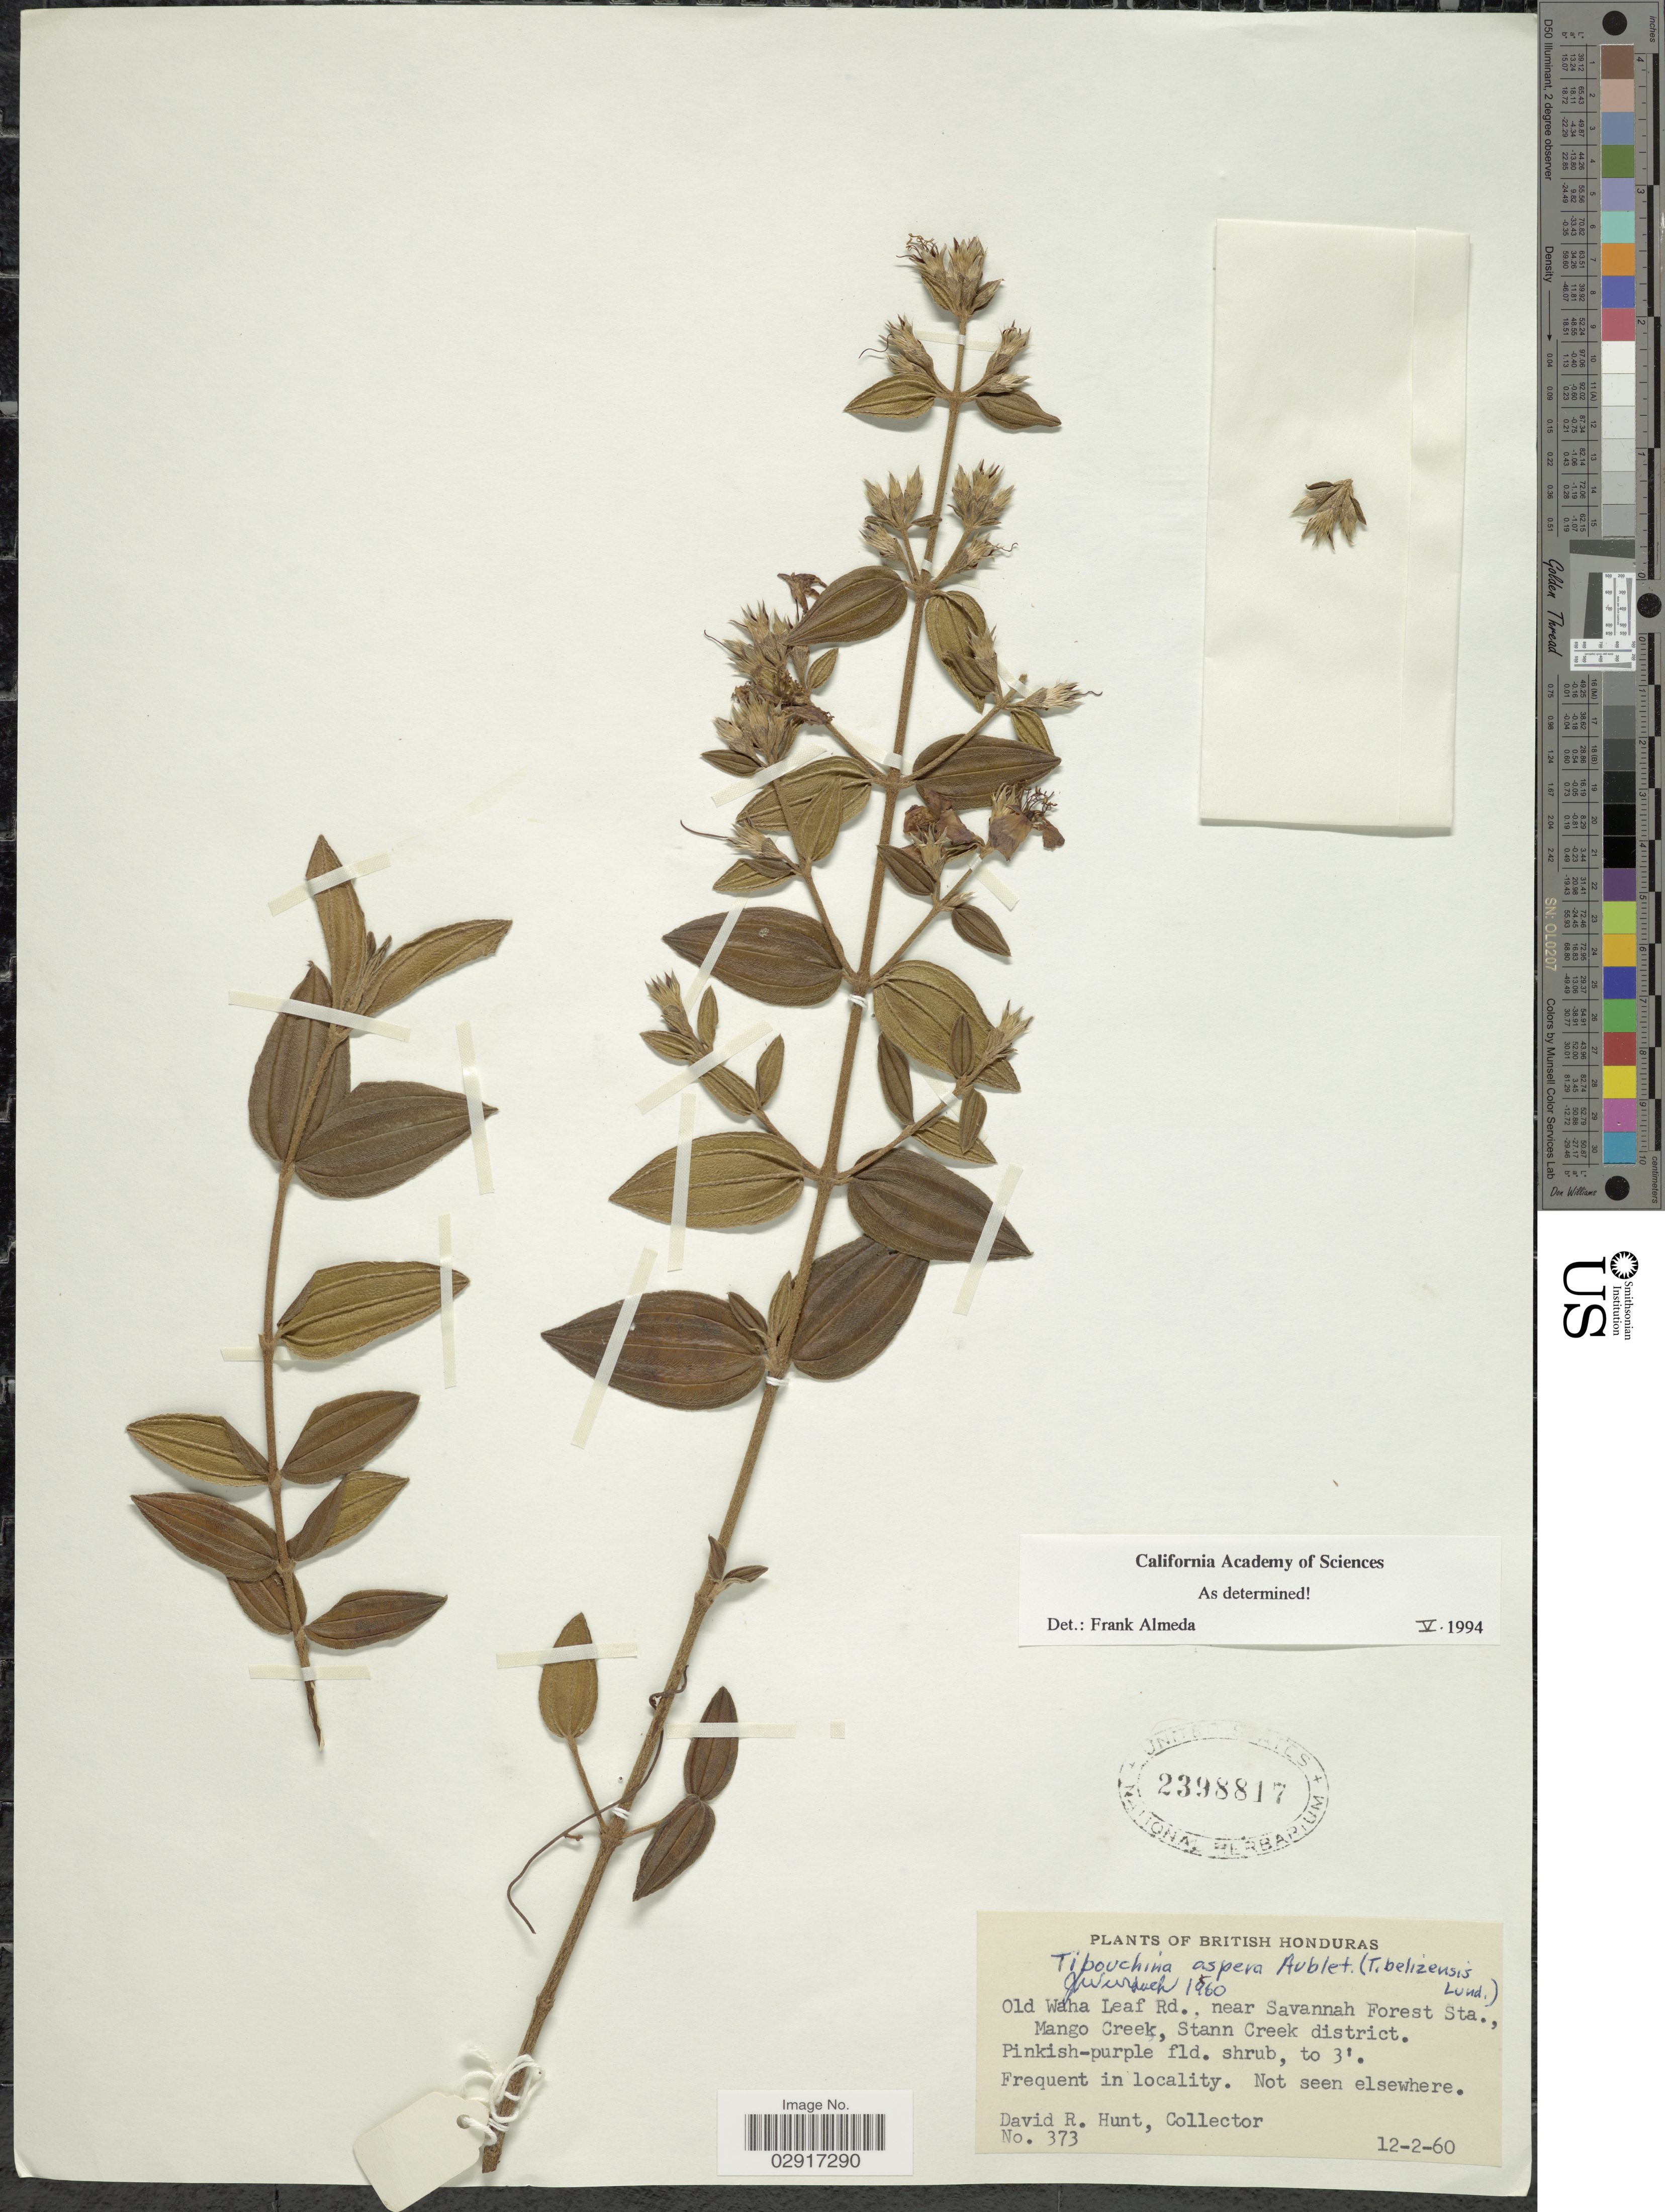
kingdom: Plantae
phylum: Tracheophyta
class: Magnoliopsida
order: Myrtales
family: Melastomataceae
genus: Tibouchina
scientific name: Tibouchina aspera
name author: Aubl.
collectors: D. R. Hunt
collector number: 373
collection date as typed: Transcribed d/m/y: 12/2/60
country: Belize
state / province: Stann Creek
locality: British Honduras. Old Waha Leaf Rd., near Savannah Forest Sta., Mango Creek, Stann Creek district.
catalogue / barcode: US 2398817